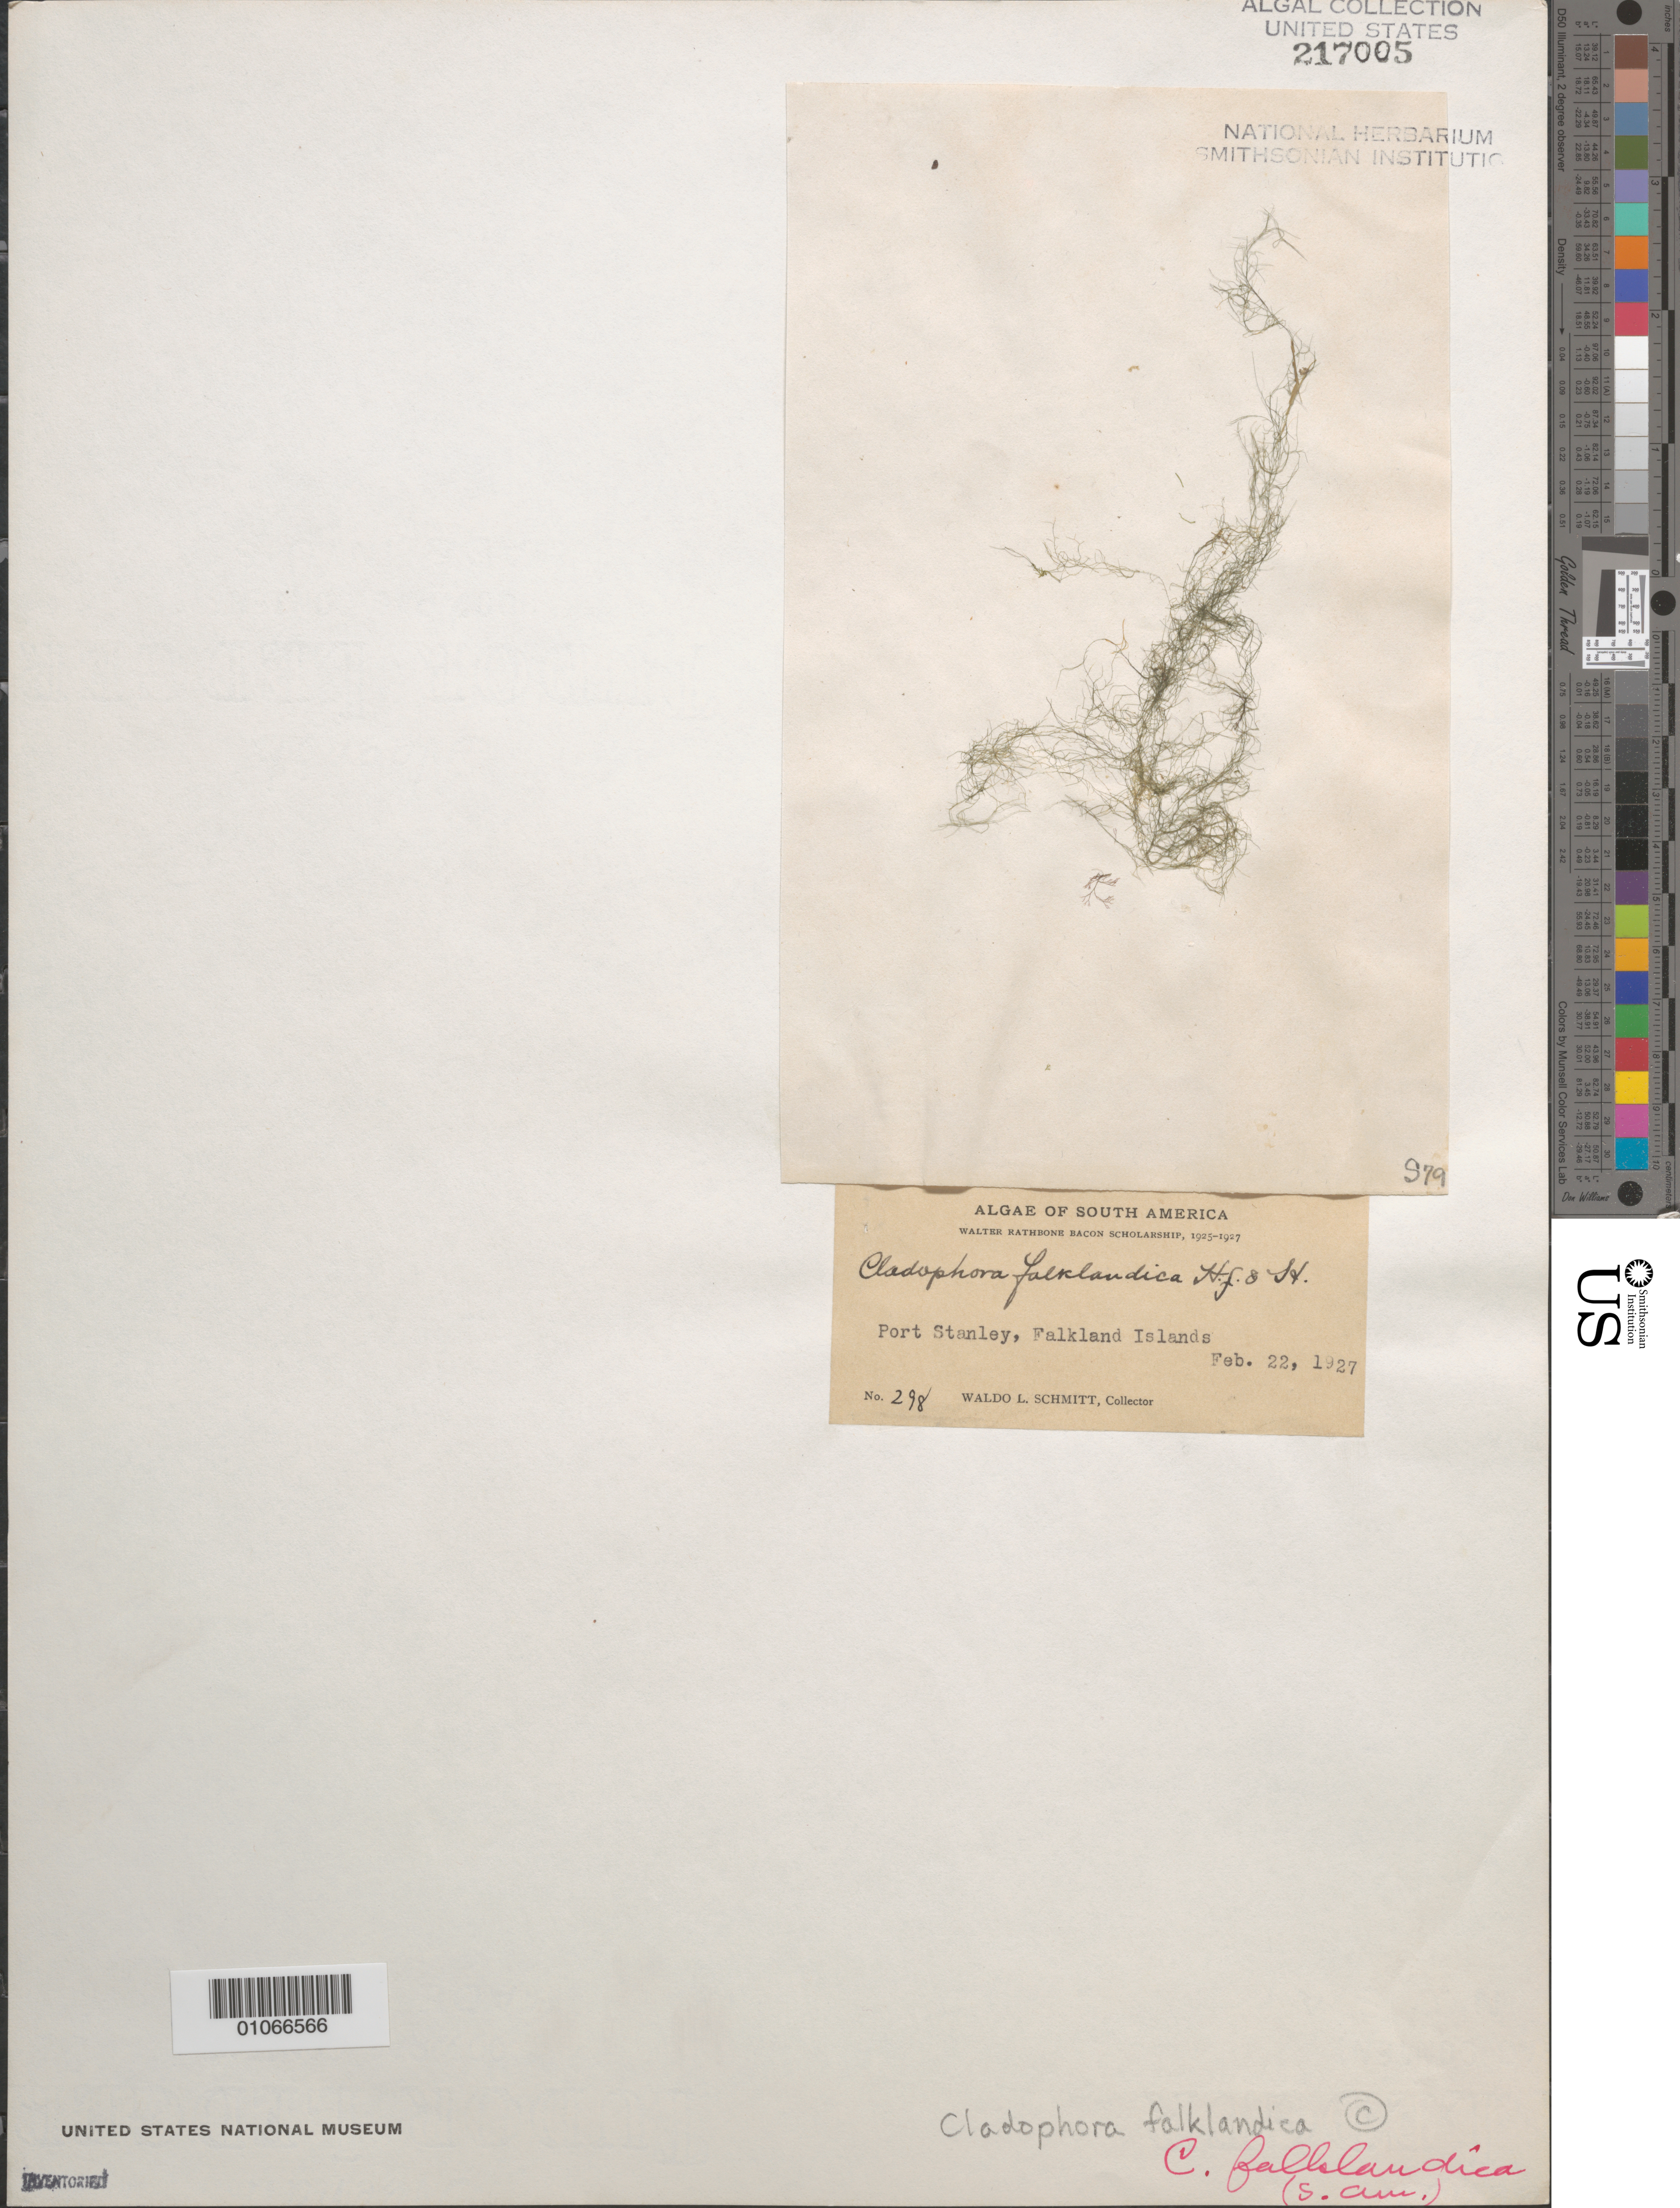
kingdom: Plantae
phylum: Chlorophyta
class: Ulvophyceae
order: Cladophorales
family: Cladophoraceae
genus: Cladophora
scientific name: Cladophora falklandica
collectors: W. L. Schmitt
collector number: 298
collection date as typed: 22 Feb 1927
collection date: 1927-02-22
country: Falkland Islands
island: East Falkland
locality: Stanley Harbor (Port Stanley)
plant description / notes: Walter Rathbone Bacon Scholarship, 1925-1927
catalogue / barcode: US 217005